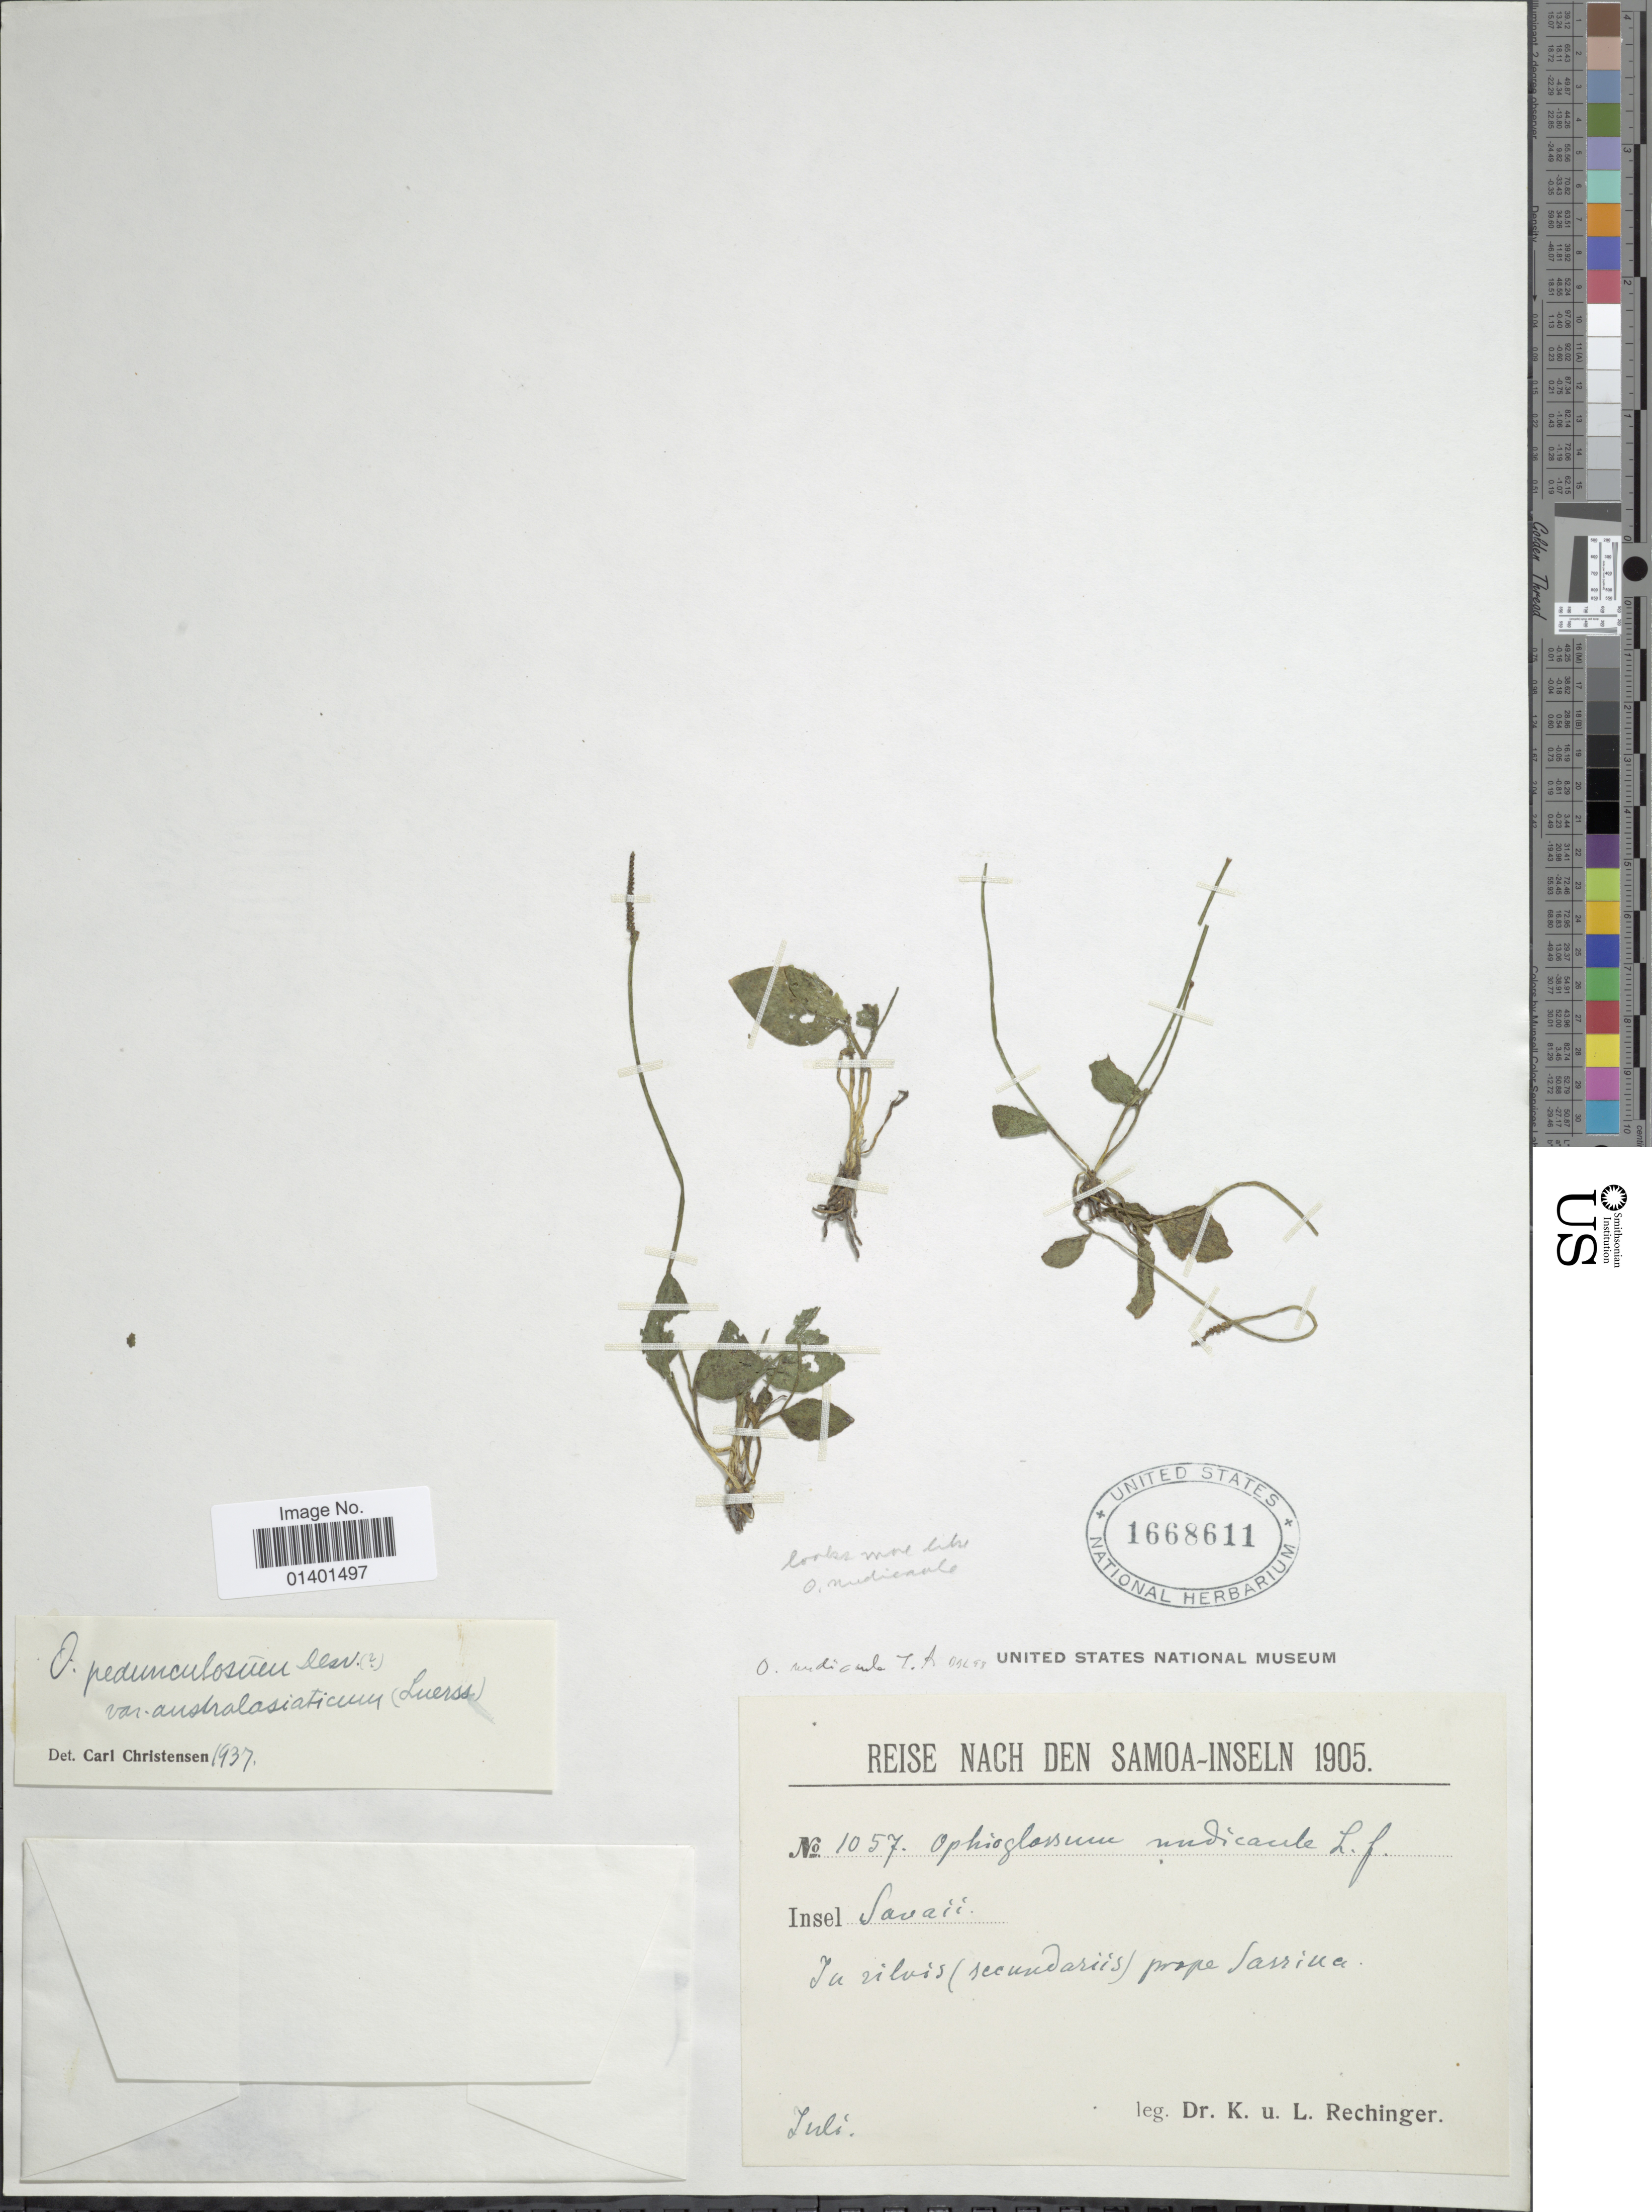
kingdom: Plantae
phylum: Tracheophyta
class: Polypodiopsida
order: Ophioglossales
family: Ophioglossaceae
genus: Ophioglossum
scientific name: Ophioglossum nudicaule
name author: L. f.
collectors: K. Rechinger & L. Rechinger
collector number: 1057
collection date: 1905-07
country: Samoa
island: Savai'i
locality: Savaii, prope Sarriva [interpreted]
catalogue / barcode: US 1668611